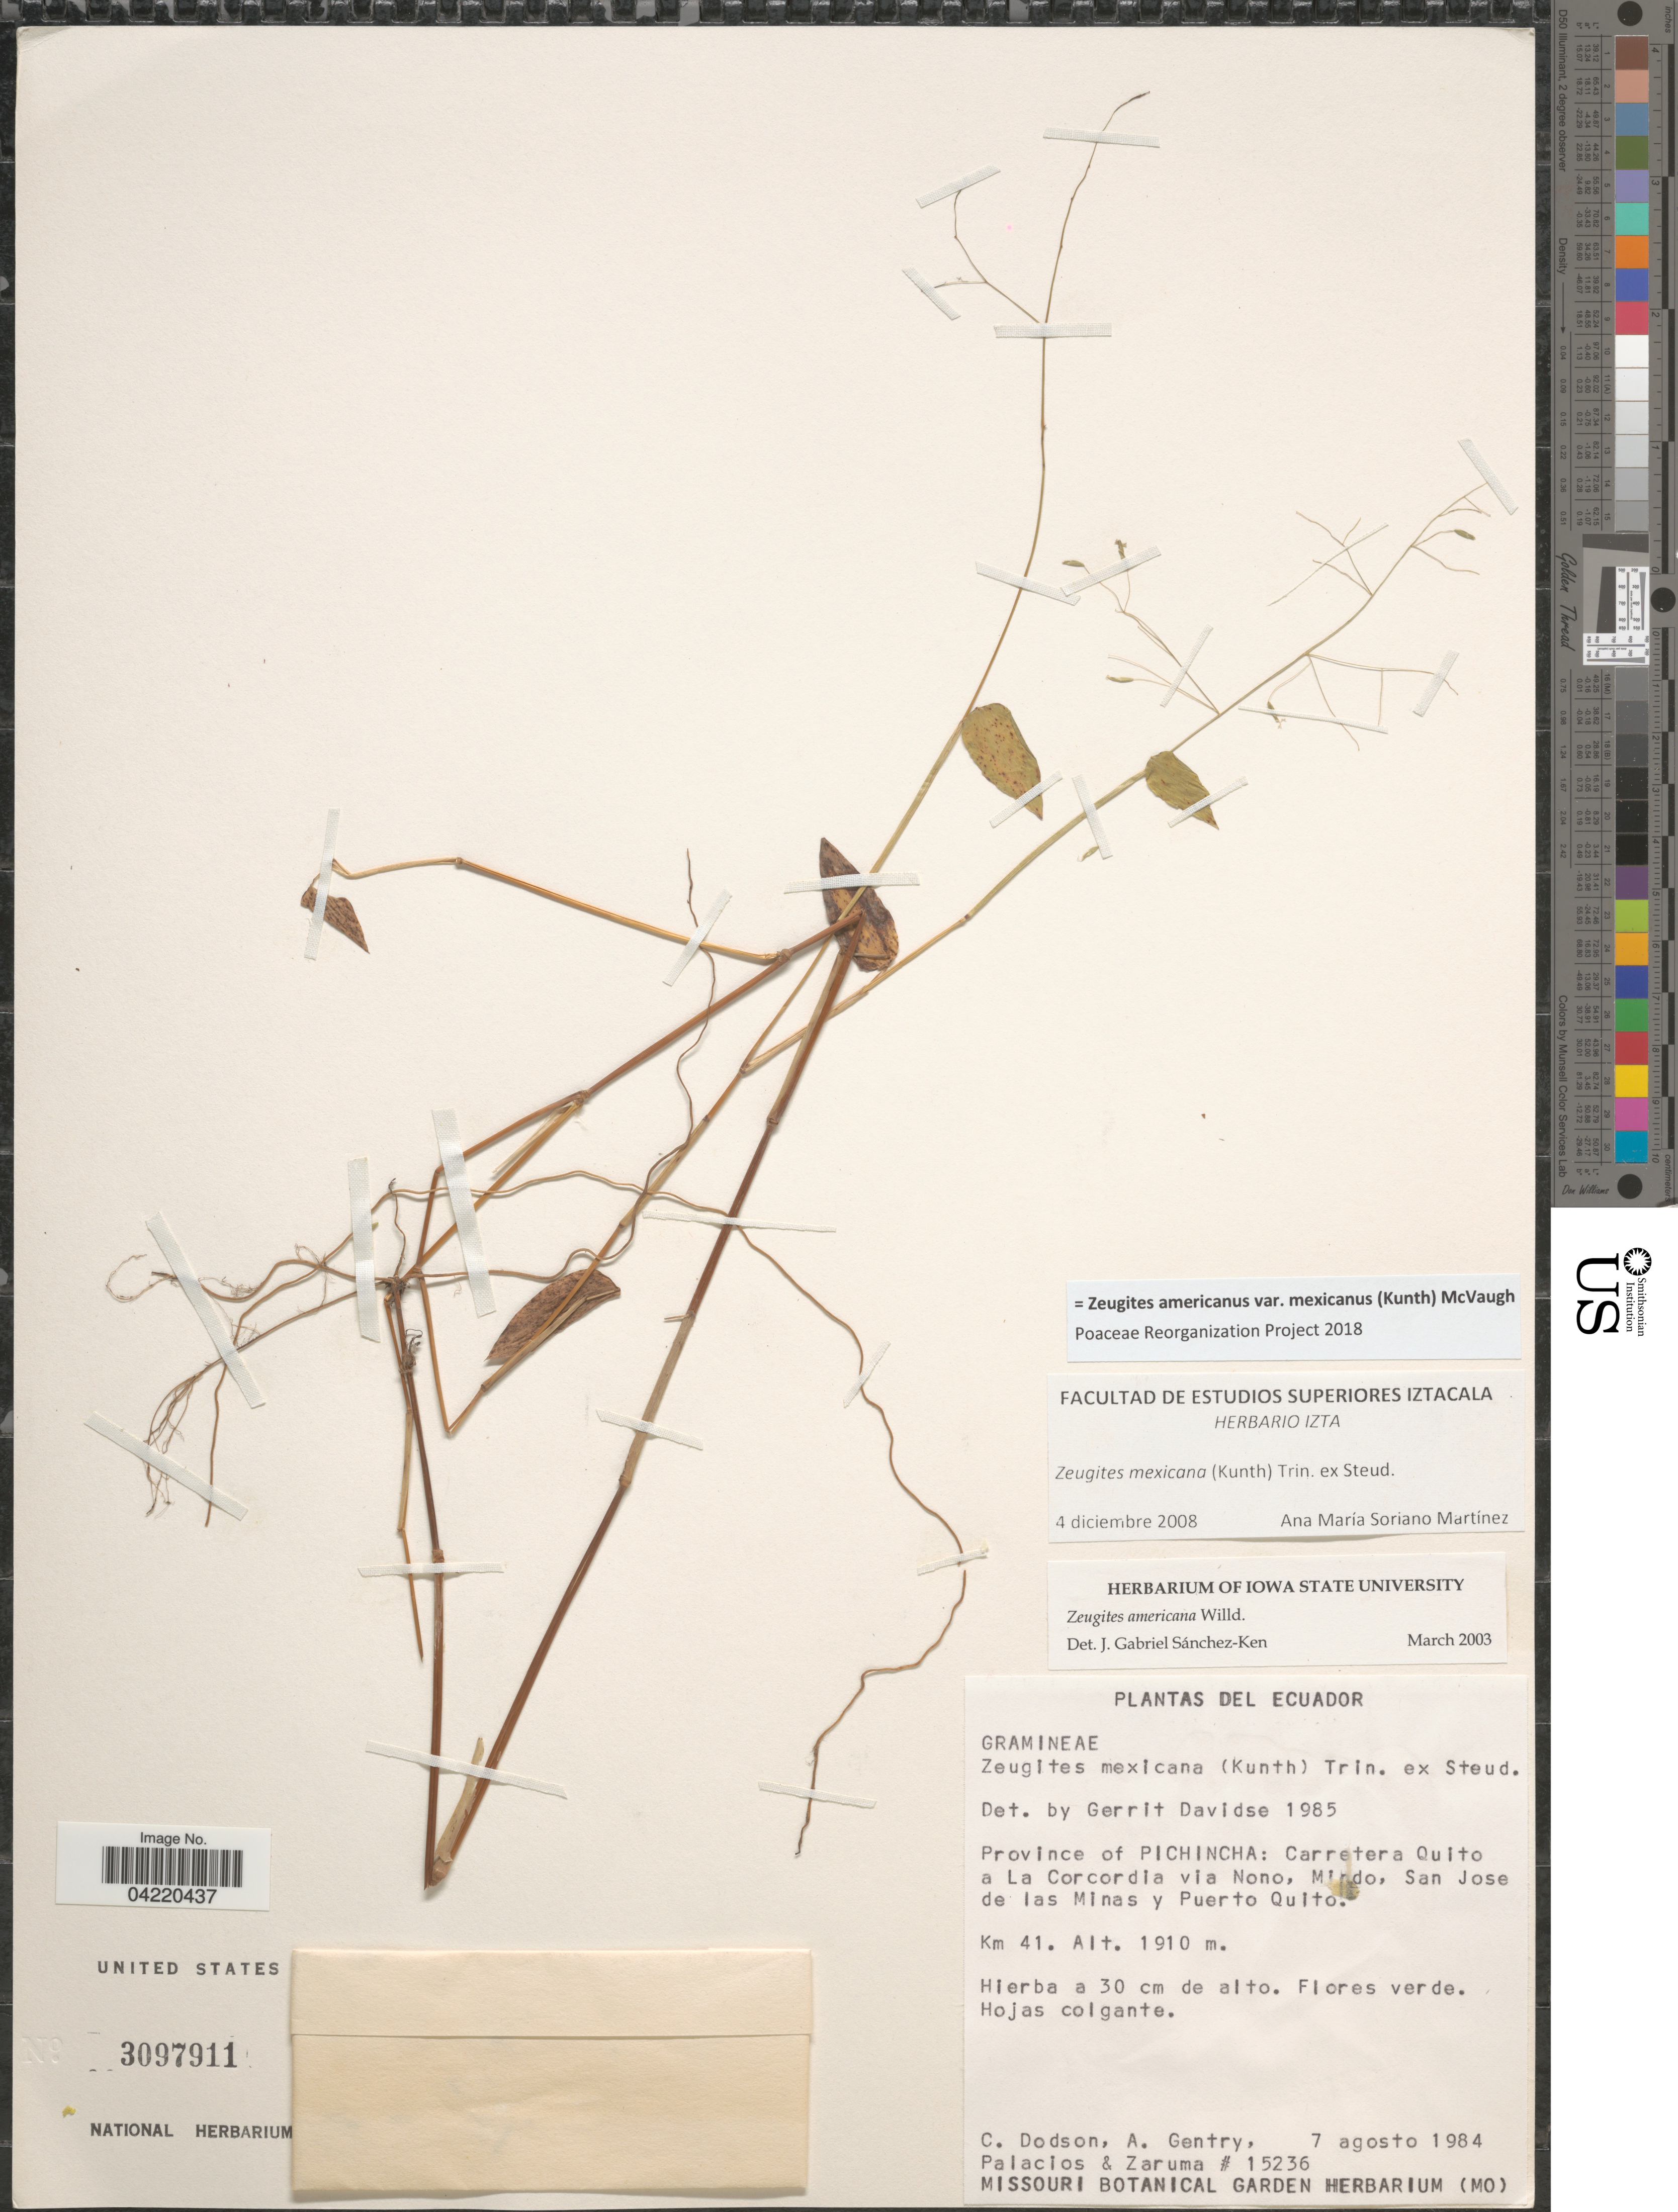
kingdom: Plantae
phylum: Tracheophyta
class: Liliopsida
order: Poales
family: Poaceae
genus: Zeugites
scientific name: Zeugites americanus var. mexicanus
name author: (Kunth) McVaugh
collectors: C. Dodson, A. H. Gentry, Palacios, -- & -. Zaruma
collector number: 15236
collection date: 1984-08-07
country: Ecuador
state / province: Pichincha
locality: Carretera Quito a La Corcordia via Nono, Mindo, San Jose de las Minas y Puerto Quito. Km 41.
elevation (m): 1910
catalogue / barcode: US 3097911